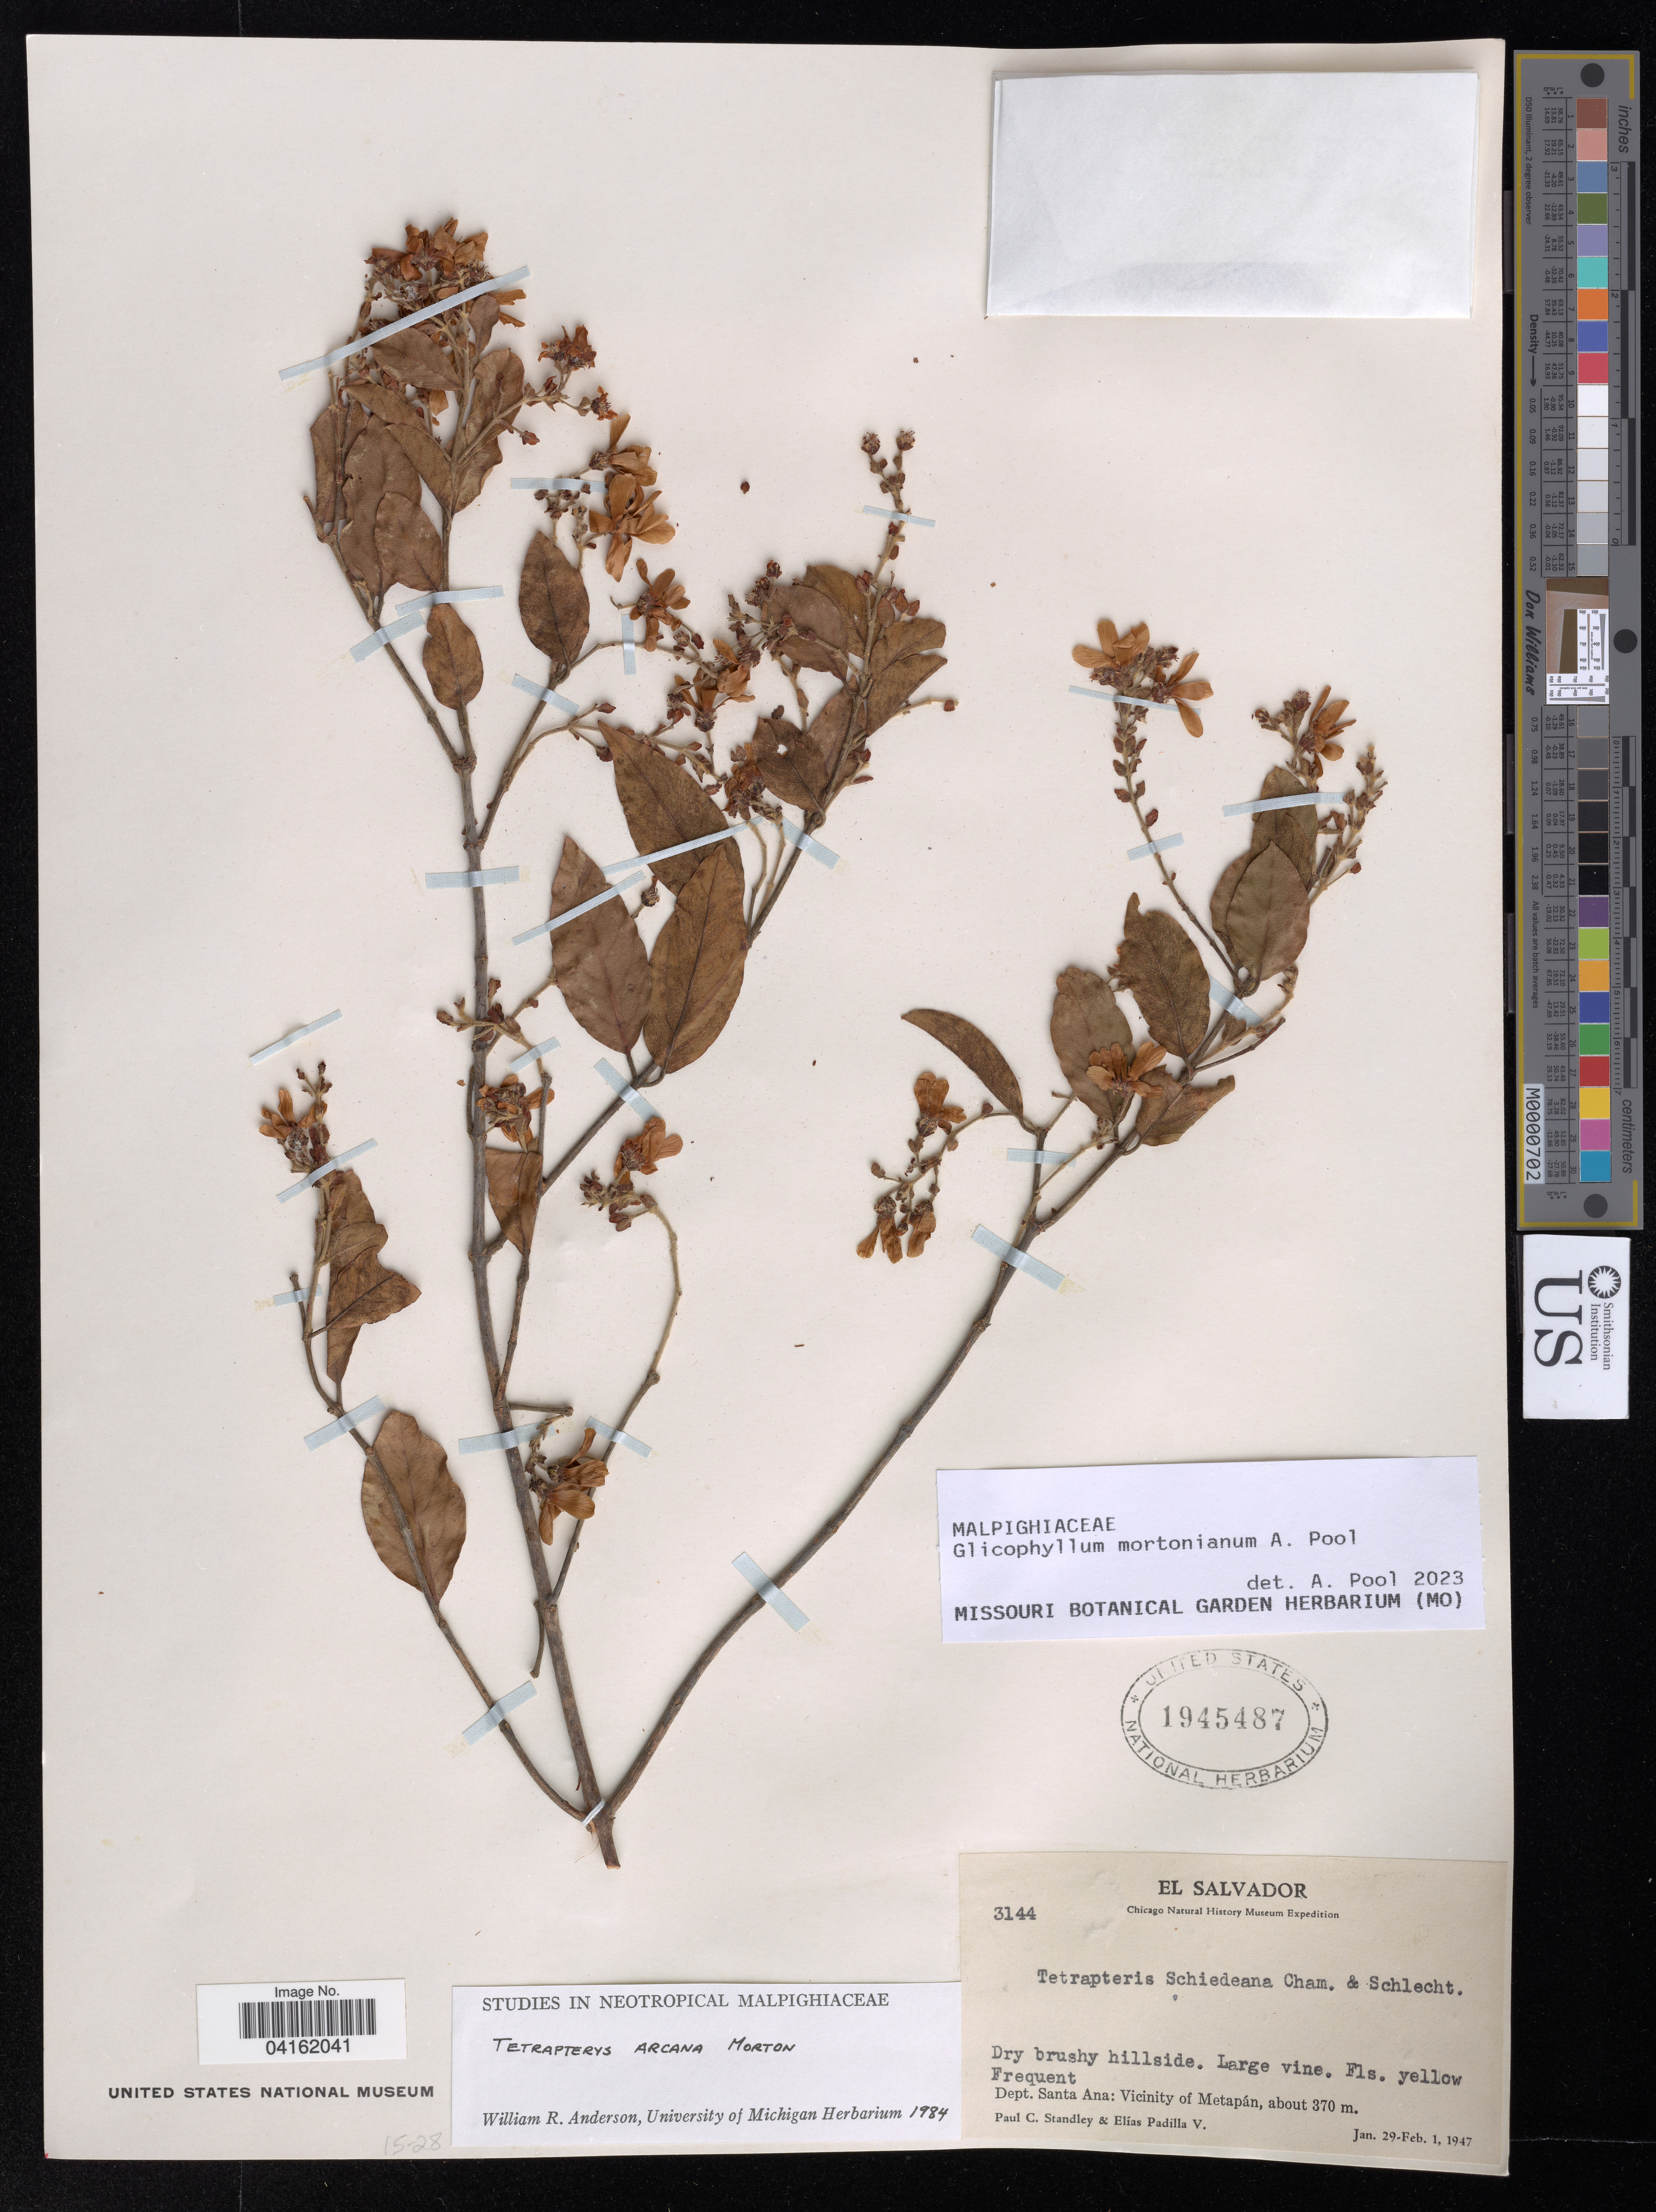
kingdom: Plantae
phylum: Tracheophyta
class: Magnoliopsida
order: Malpighiales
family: Malpighiaceae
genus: Glicophyllum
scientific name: Glicophyllum mortonianum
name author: A. Pool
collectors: P. C. Standley & E. Padilla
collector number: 3144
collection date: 1947-01-29/1947-02-01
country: El Salvador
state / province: Santa Ana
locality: Dept. Santa Ana: Vicinity of Metapán.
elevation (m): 370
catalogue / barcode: US 1945487